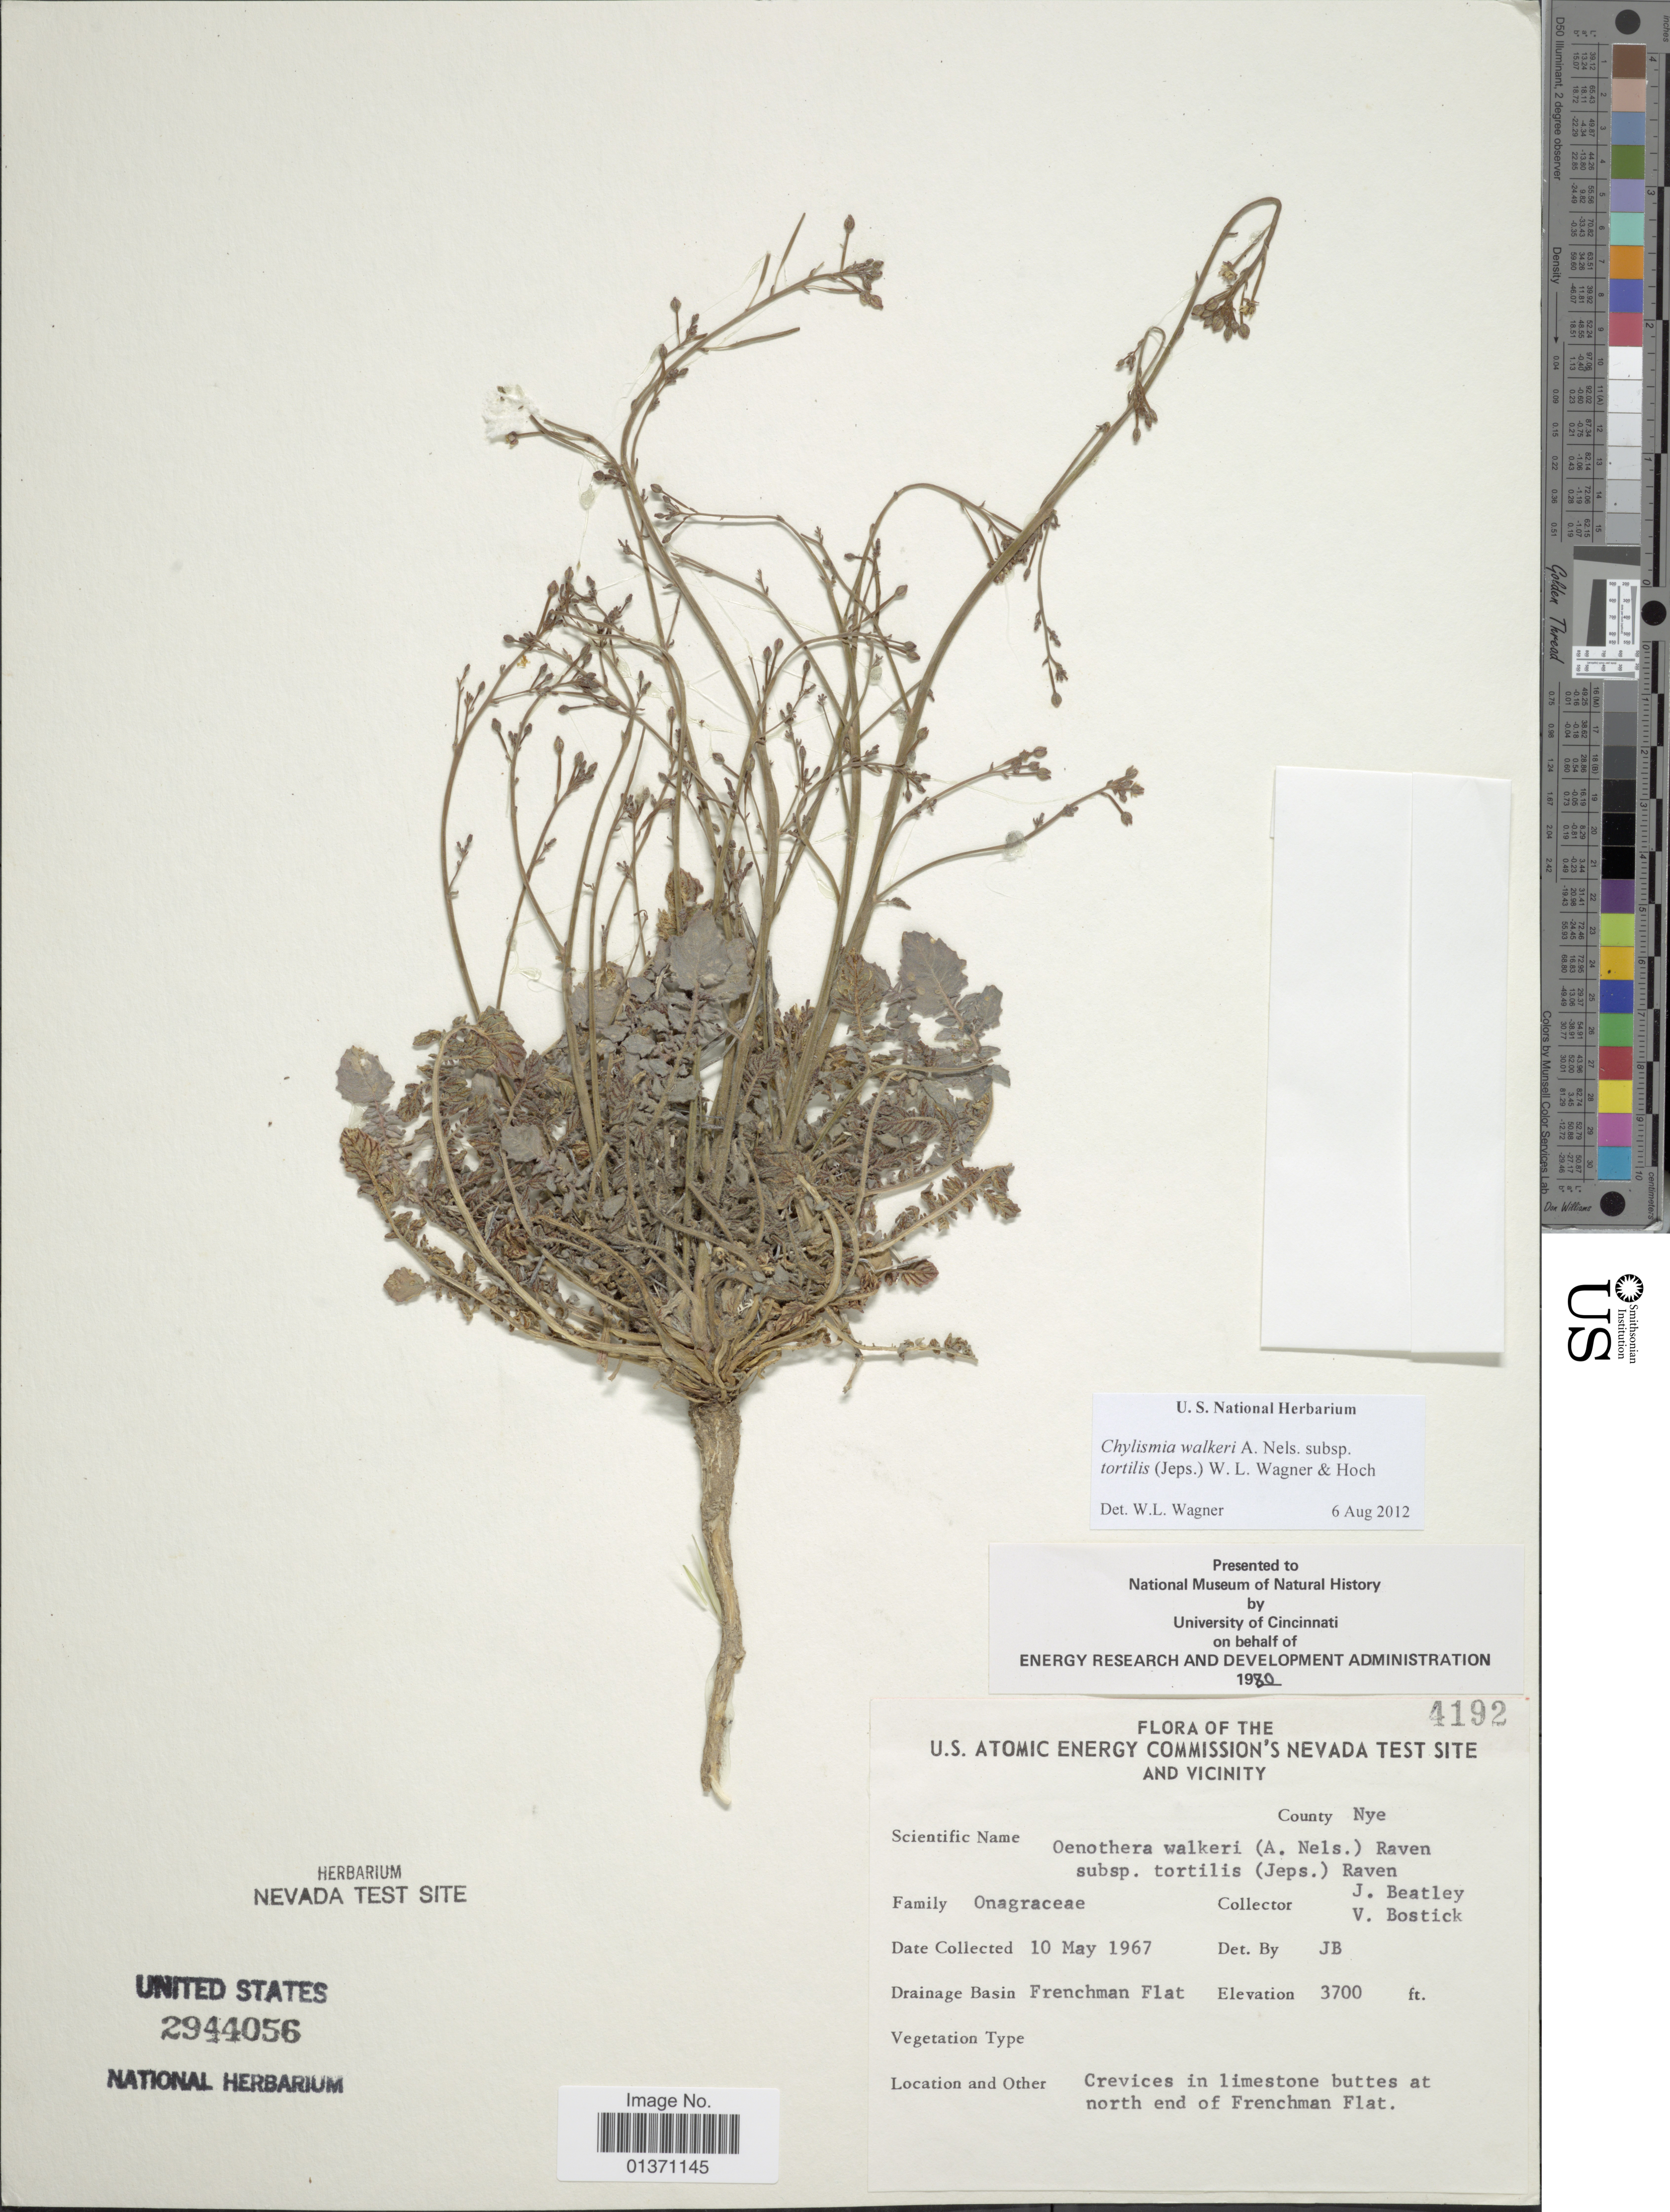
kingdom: Plantae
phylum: Tracheophyta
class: Magnoliopsida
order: Myrtales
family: Onagraceae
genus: Chylismia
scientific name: Chylismia walkeri subsp. tortilis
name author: (Jeps.) W.L. Wagner & Hoch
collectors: J. C. Beatley & V. Bostick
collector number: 4192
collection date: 1967-05-10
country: United States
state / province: Nevada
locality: U. S. Atomic Energy Commission's Nevada Test Site and Vicinity, Frenchman Flat, Crevices in limestone buttes at north end of Frenchman Flat, County Nye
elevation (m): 1128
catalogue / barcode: US 2944056